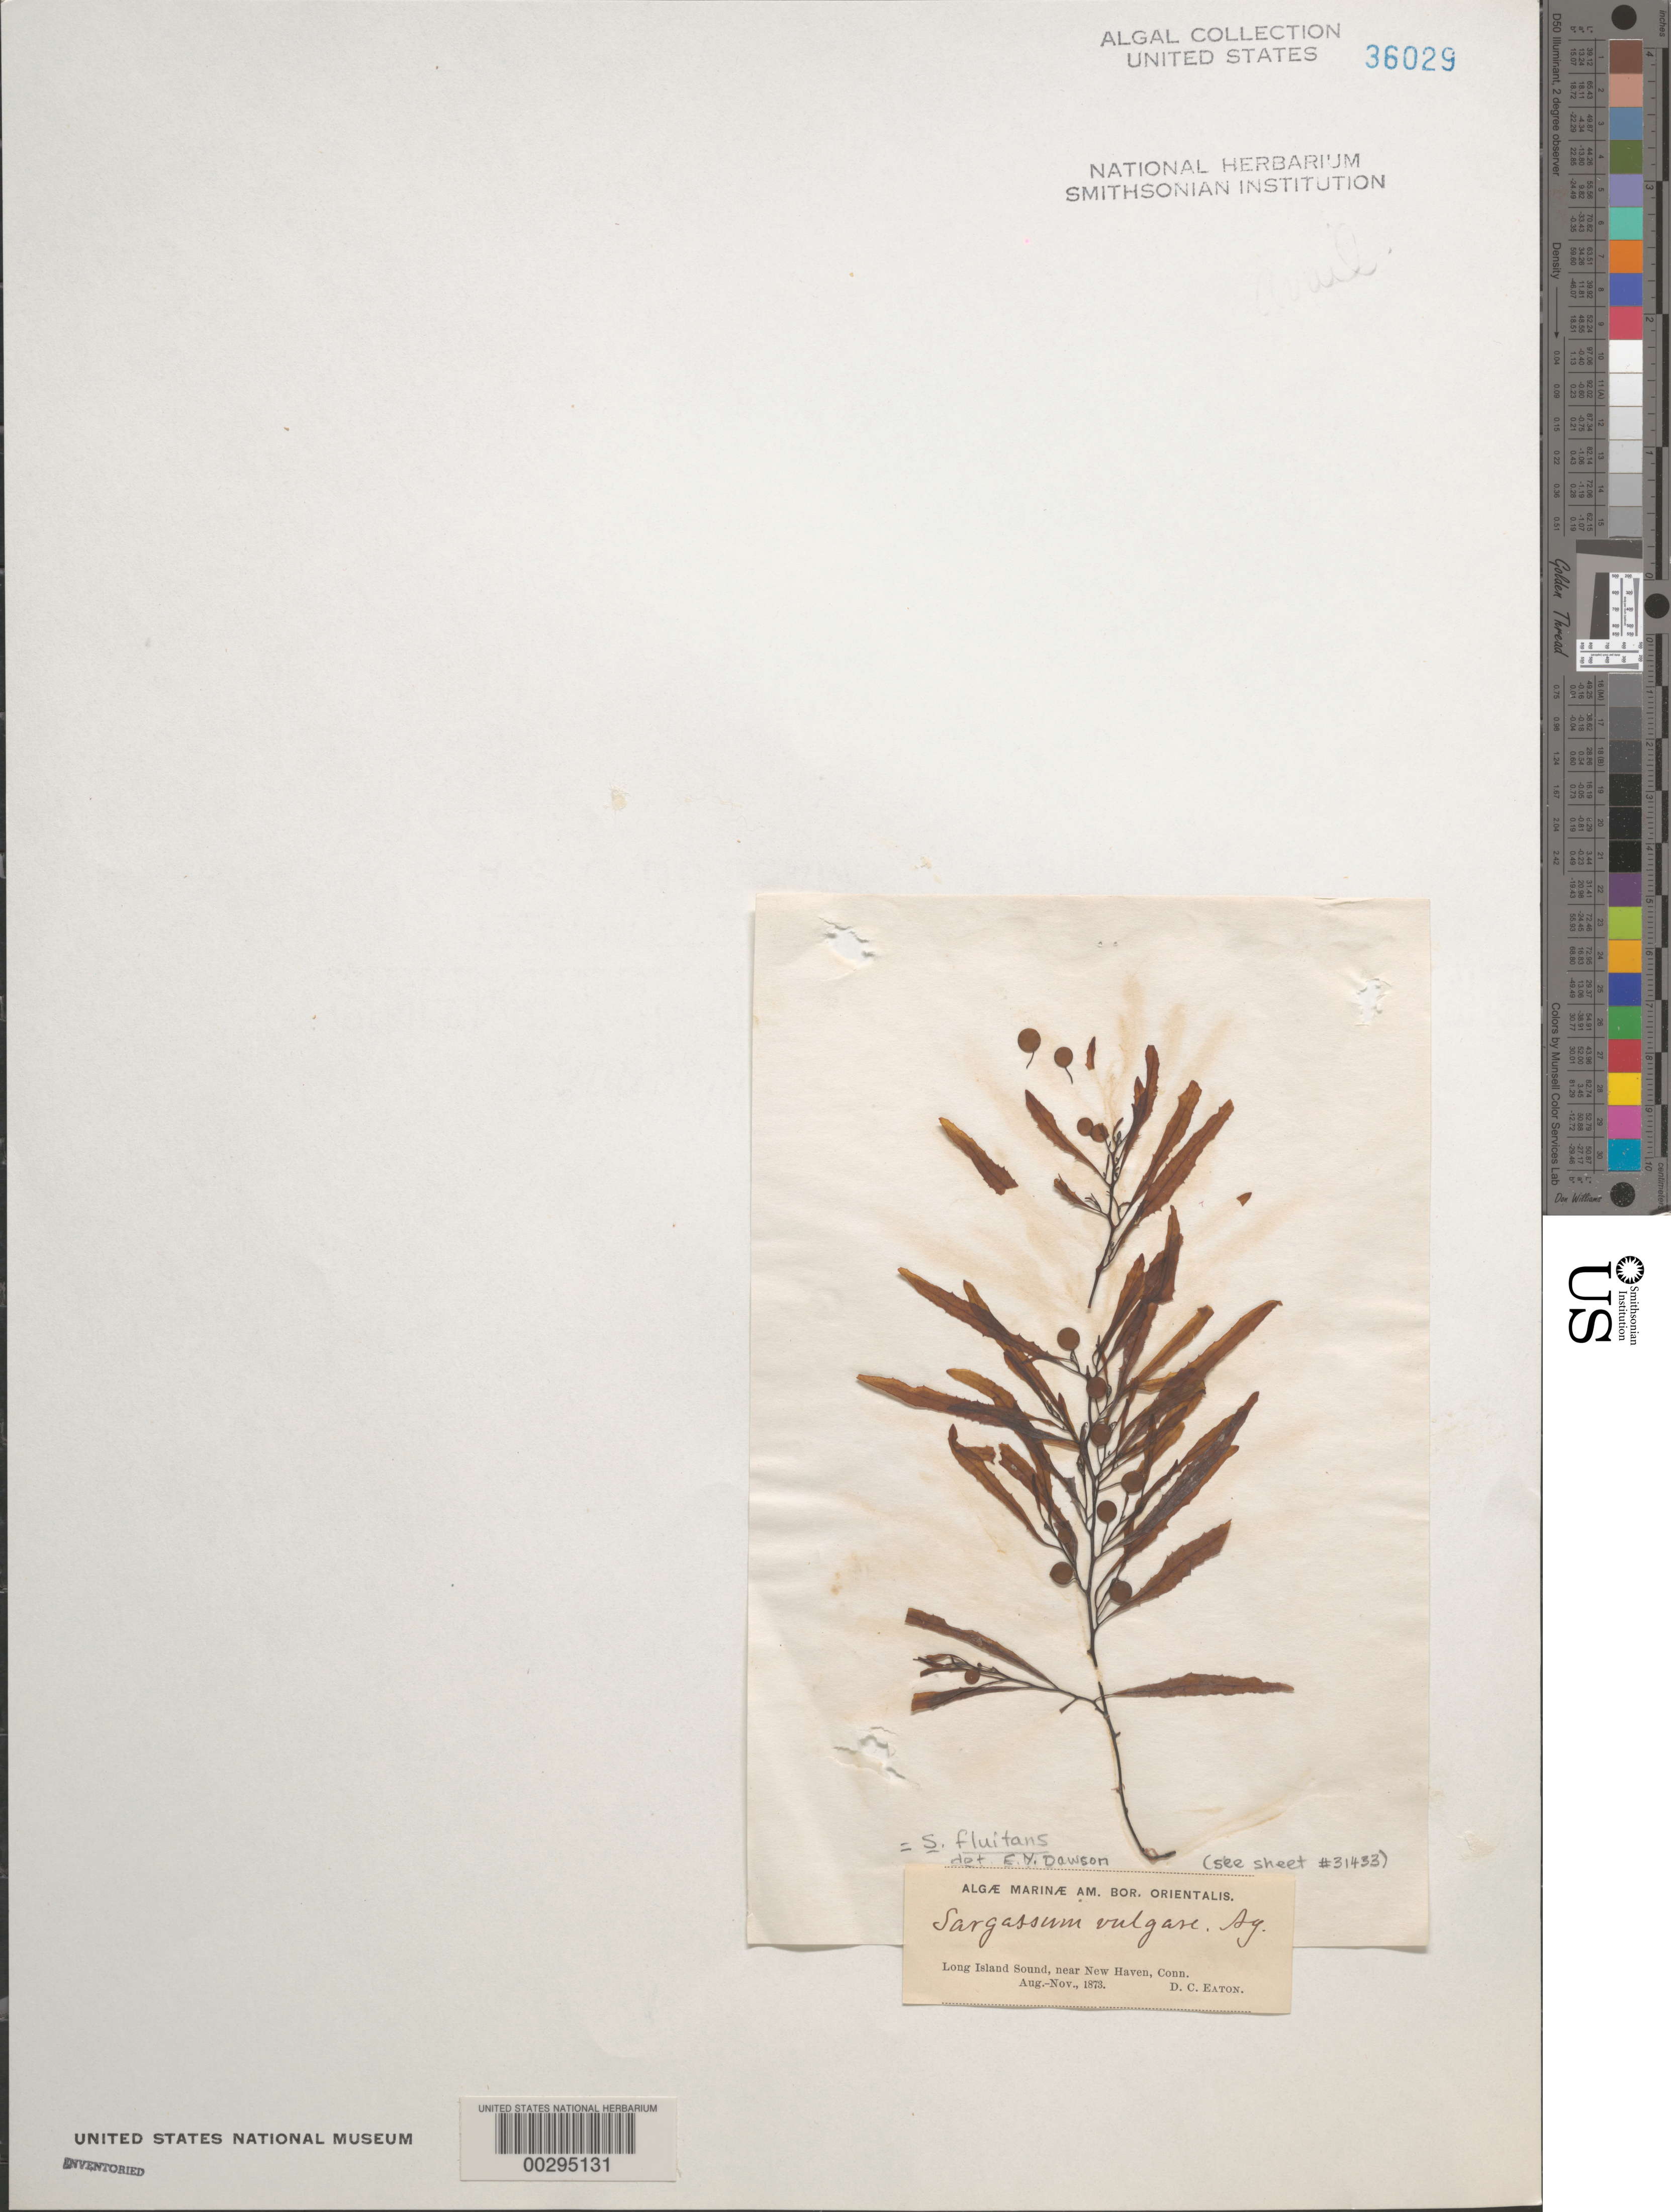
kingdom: Chromista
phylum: Ochrophyta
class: Phaeophyceae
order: Fucales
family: Sargassaceae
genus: Sargassum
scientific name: Sargassum fluitans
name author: (Børgesen) Børgesen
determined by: Dawson, E. Y.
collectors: D. C. Eaton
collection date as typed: Aug 1873 to -- Nov 1873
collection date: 1873-08/1873-11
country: United States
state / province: Connecticut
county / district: New Haven County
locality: Long Island Sound, near New Haven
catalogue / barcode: US 36029